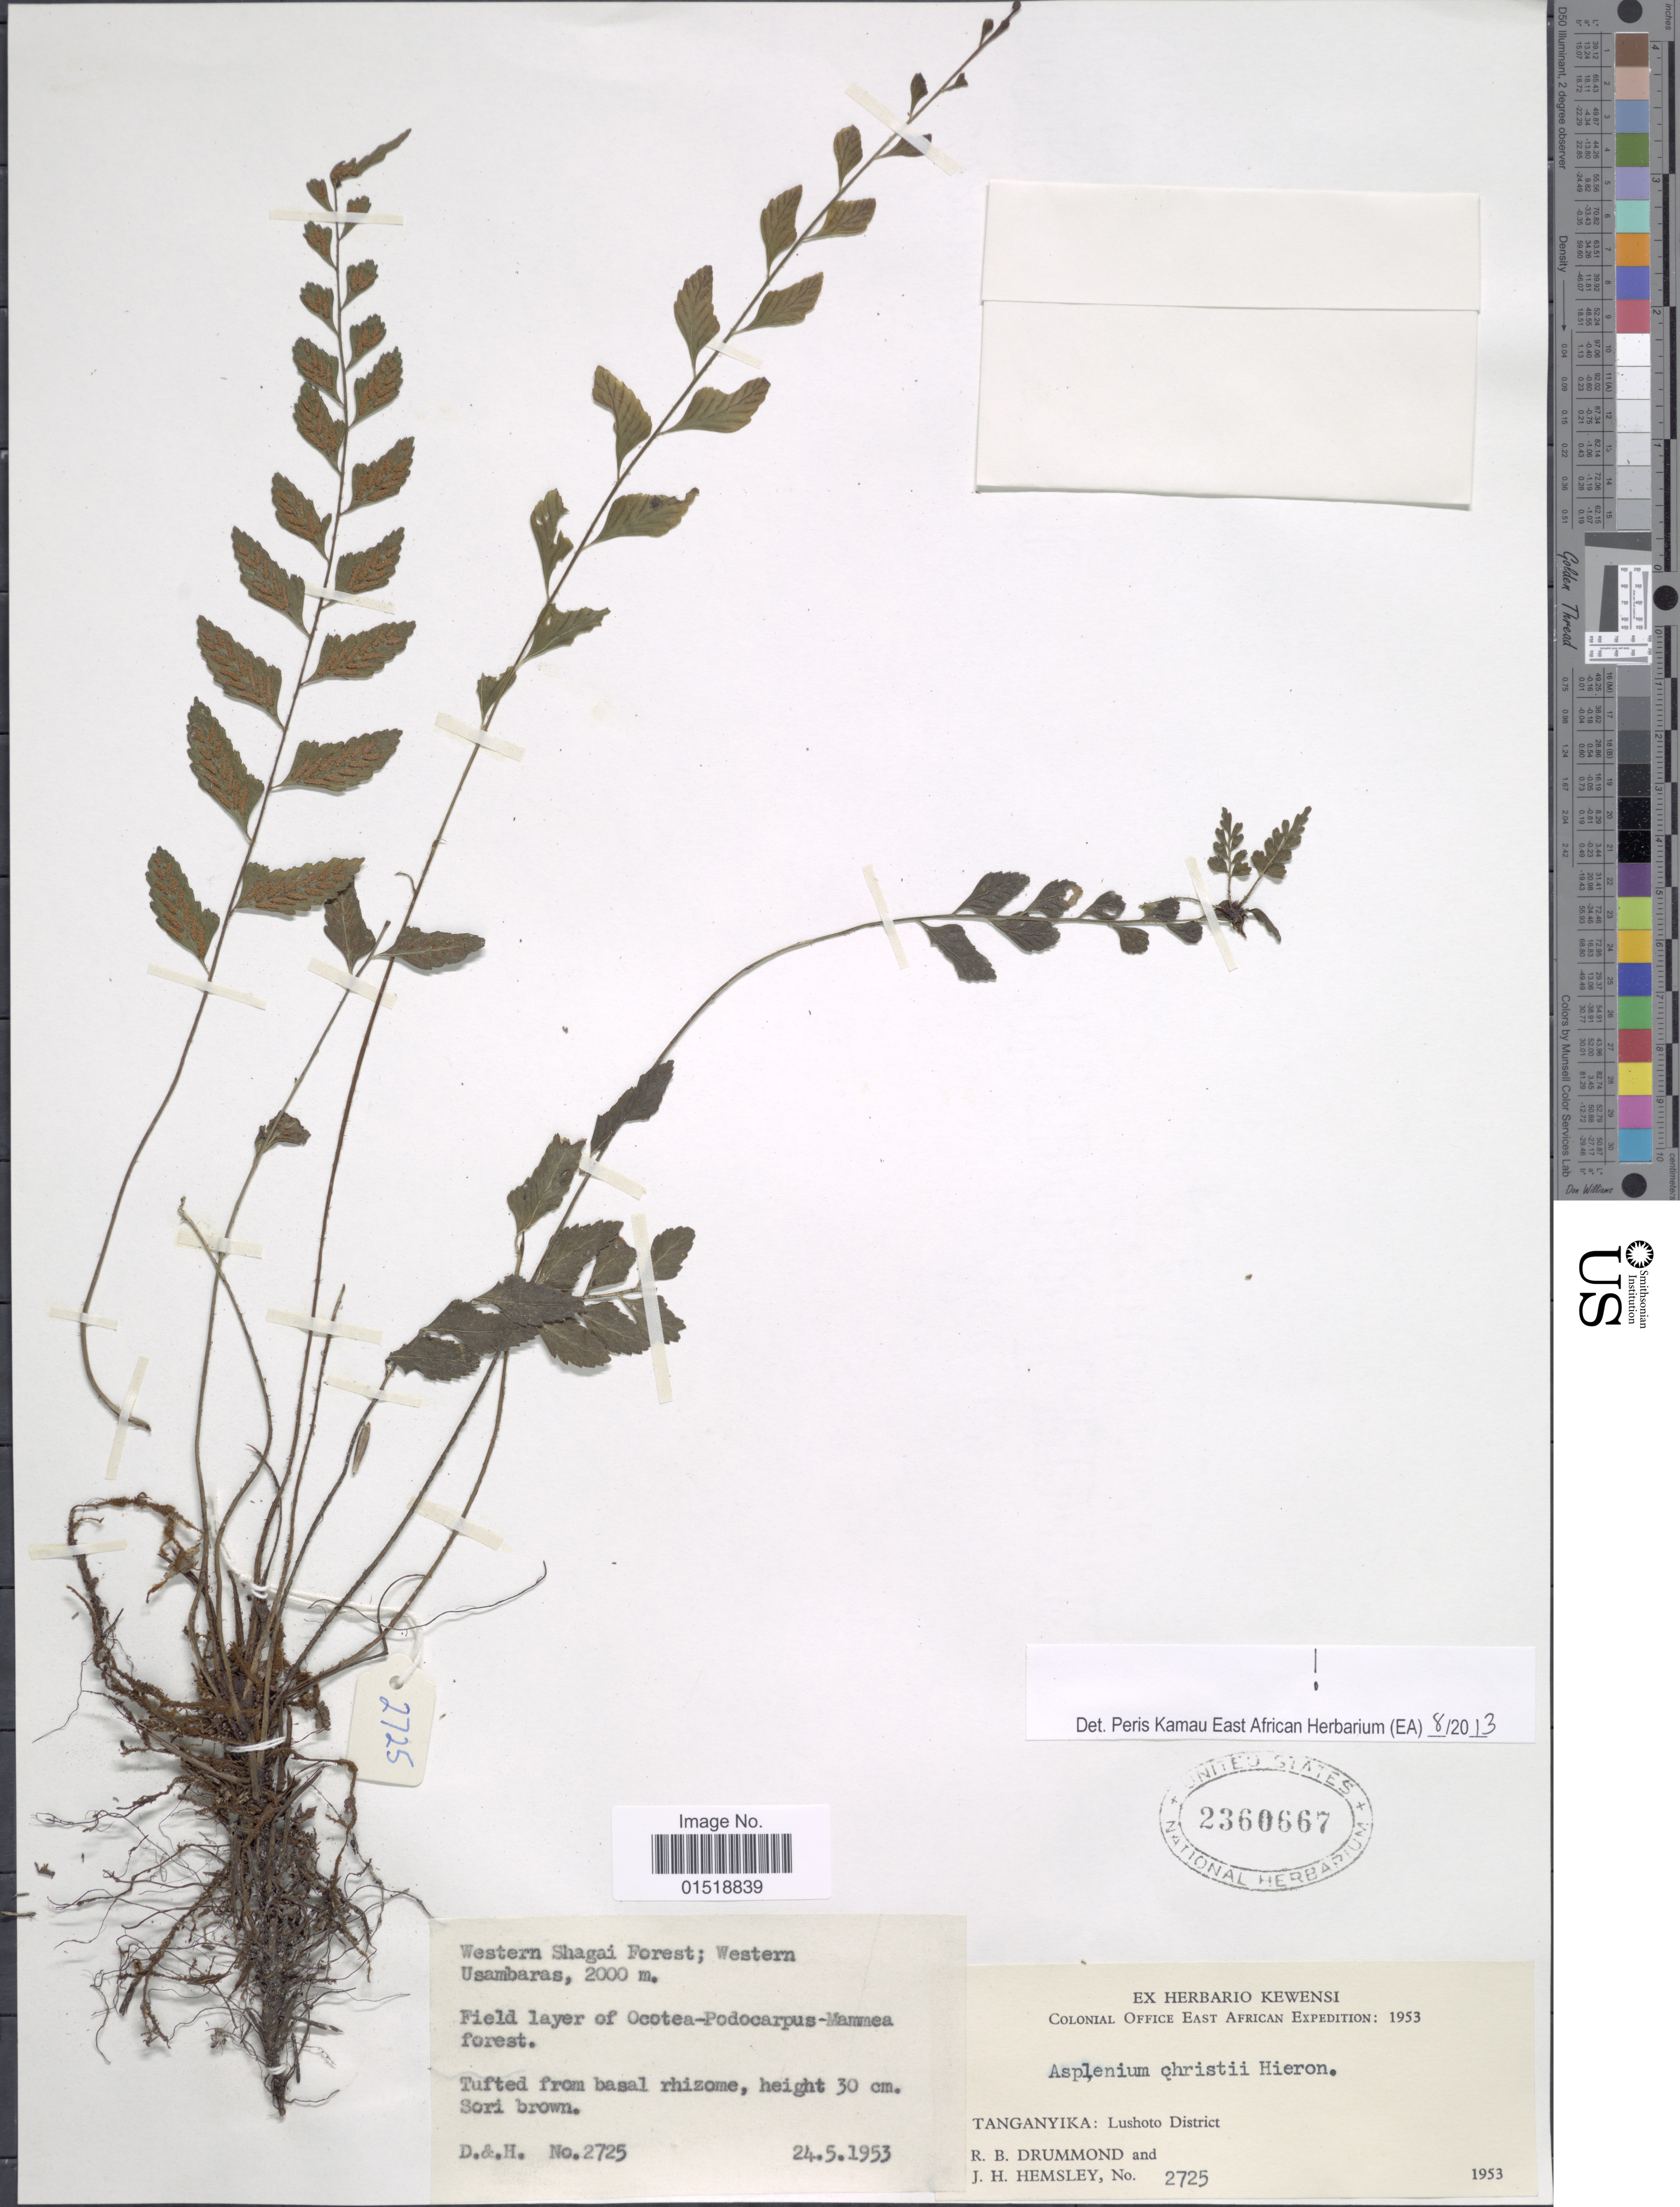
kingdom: Plantae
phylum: Tracheophyta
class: Polypodiopsida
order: Polypodiales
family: Aspleniaceae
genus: Asplenium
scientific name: Asplenium christii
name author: Hieron.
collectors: R. Drummond & J. H. Hemsley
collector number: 2725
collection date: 1953-05-24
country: Tanzania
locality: Tanganyika: Lushoto District. Western Shagai Forest; Western Usambaras.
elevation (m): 2000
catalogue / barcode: US 2360667